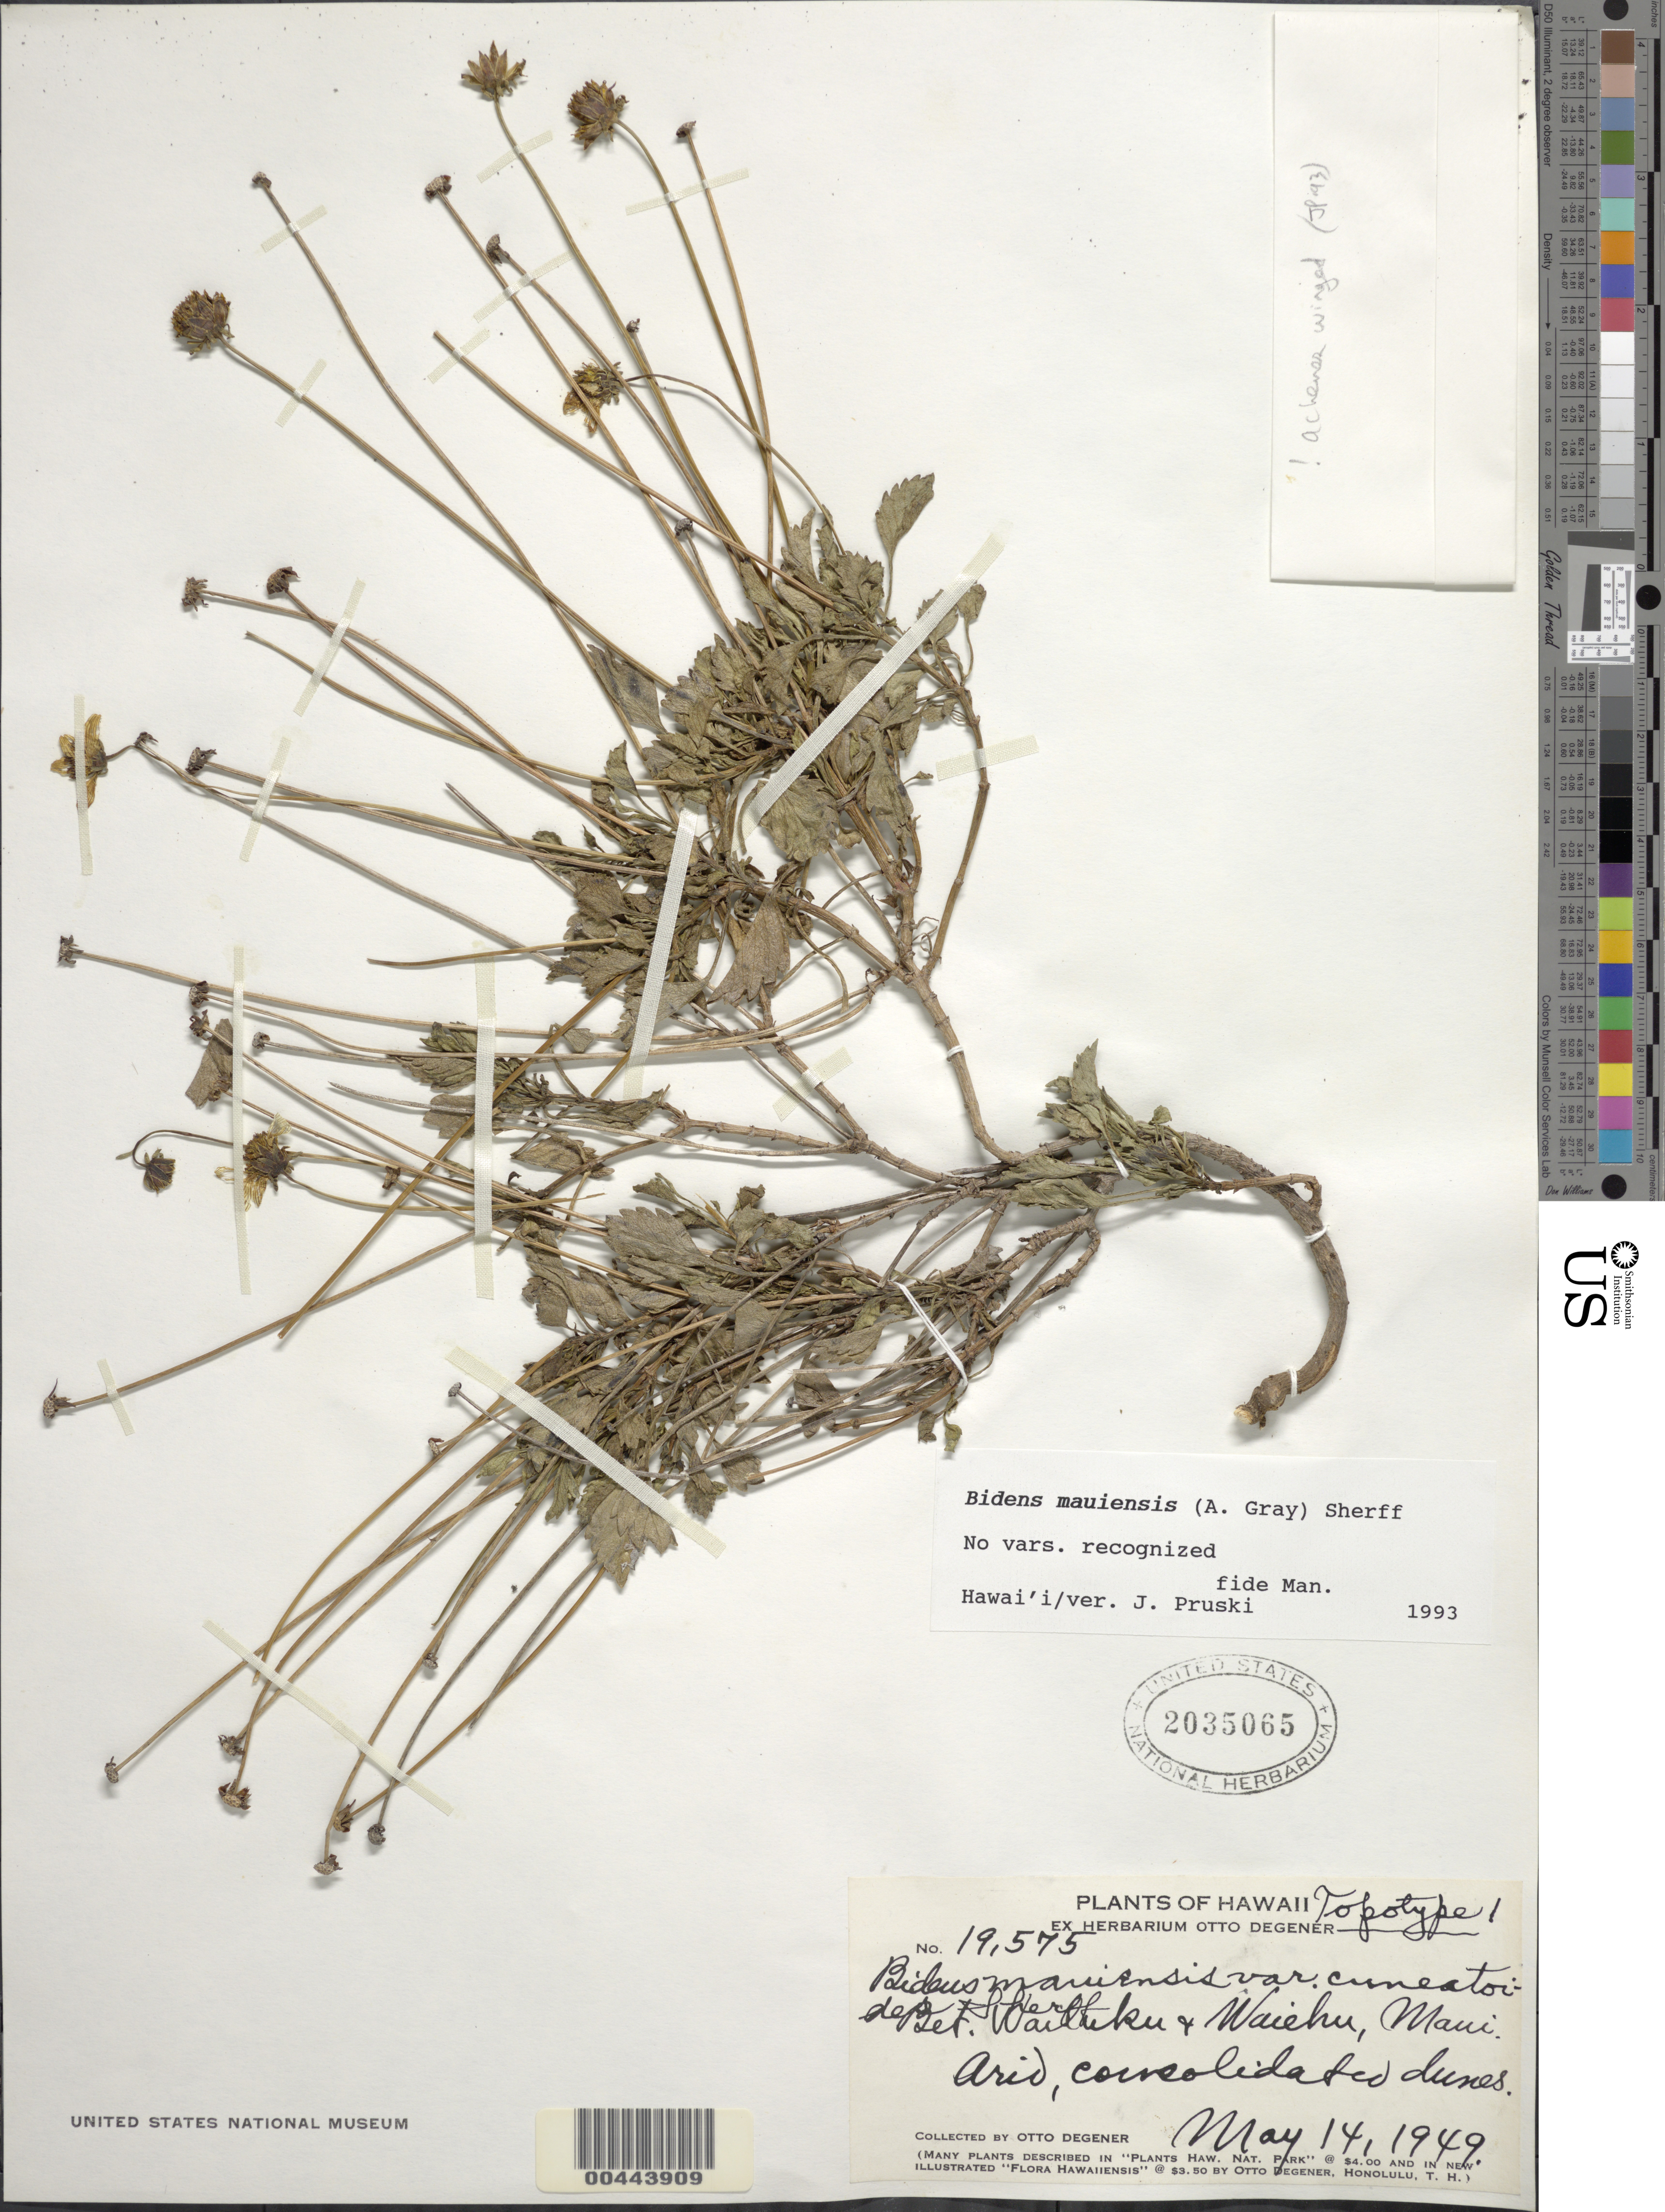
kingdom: Plantae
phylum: Tracheophyta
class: Magnoliopsida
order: Asterales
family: Asteraceae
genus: Bidens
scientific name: Bidens mauiensis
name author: Sherff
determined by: Pruski, J. F.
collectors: O. Degener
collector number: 19575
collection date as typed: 14 May 1949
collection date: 1949-05-14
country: United States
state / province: Hawaii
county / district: Maui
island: Maui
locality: Between Wailuku and Waiehu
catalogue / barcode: US 2035065